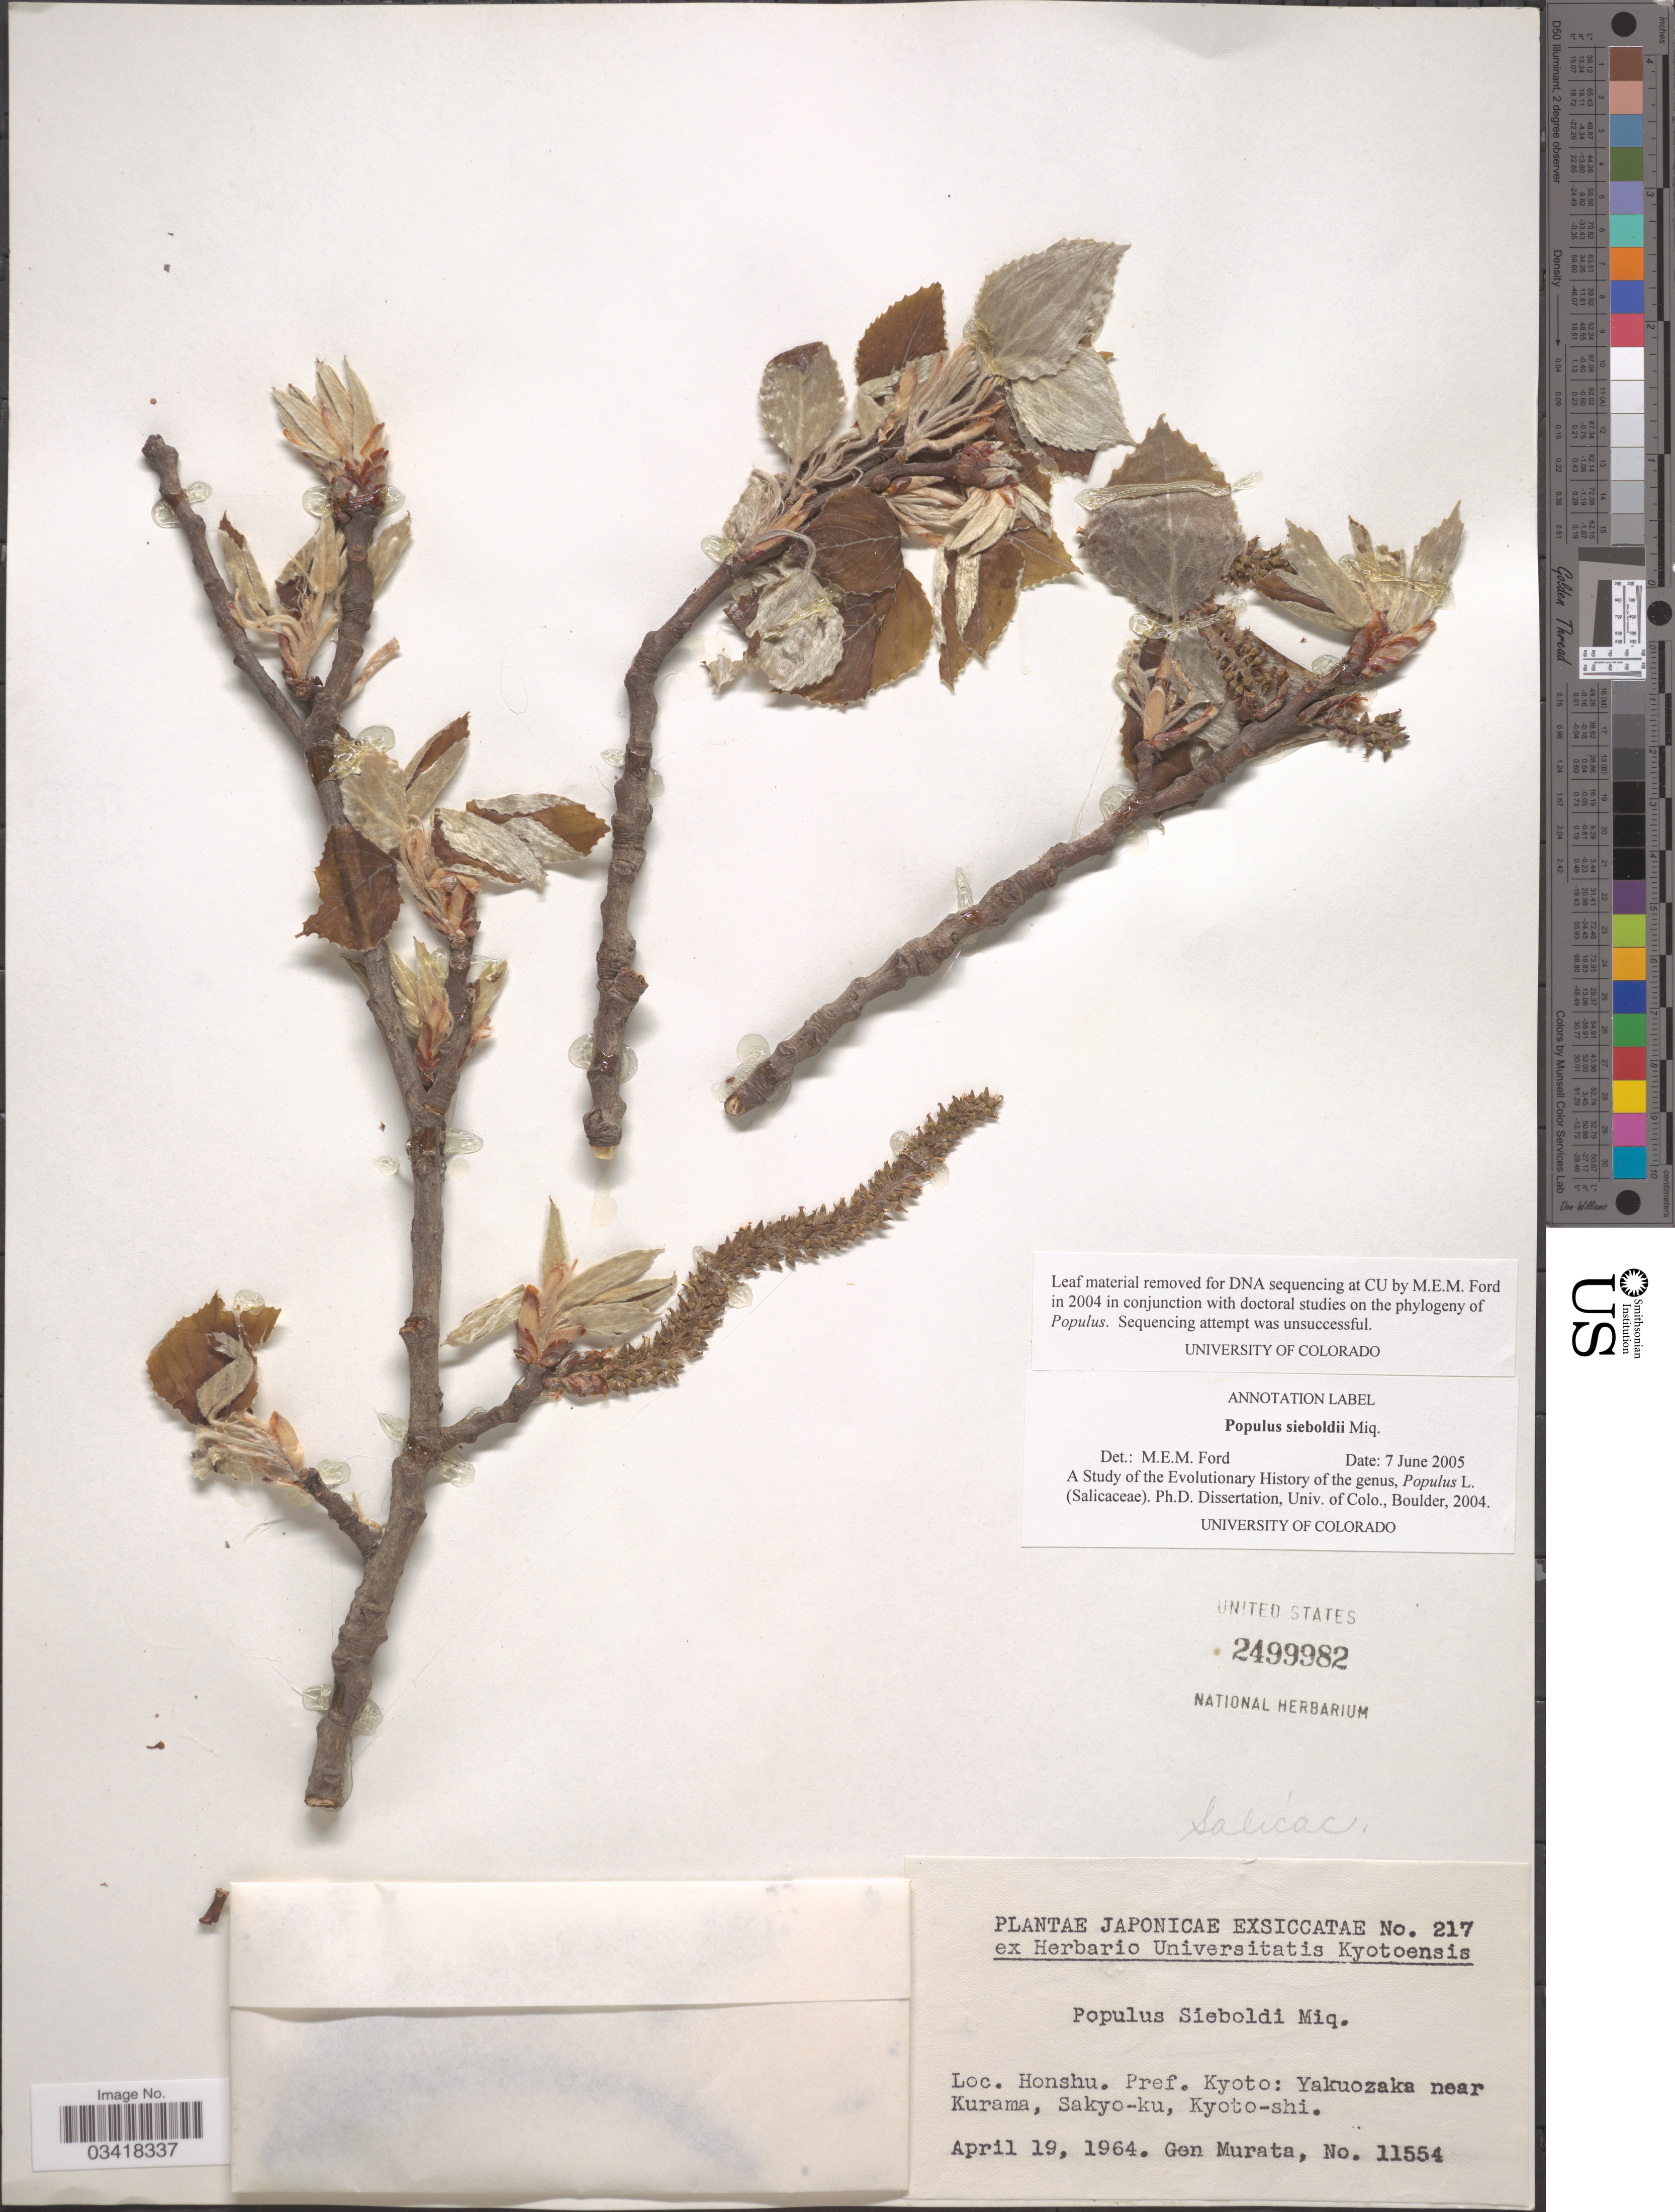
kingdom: Plantae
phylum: Tracheophyta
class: Magnoliopsida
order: Malpighiales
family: Salicaceae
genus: Populus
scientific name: Populus sieboldii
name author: Miq.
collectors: G. Murata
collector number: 11554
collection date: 1964-04-19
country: Japan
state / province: Kyoto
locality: Honshu. Pref. Kyoto: Yakuozaka near Kurama, Sakyo-ku, Kyoto-shi.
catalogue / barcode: US 2499982